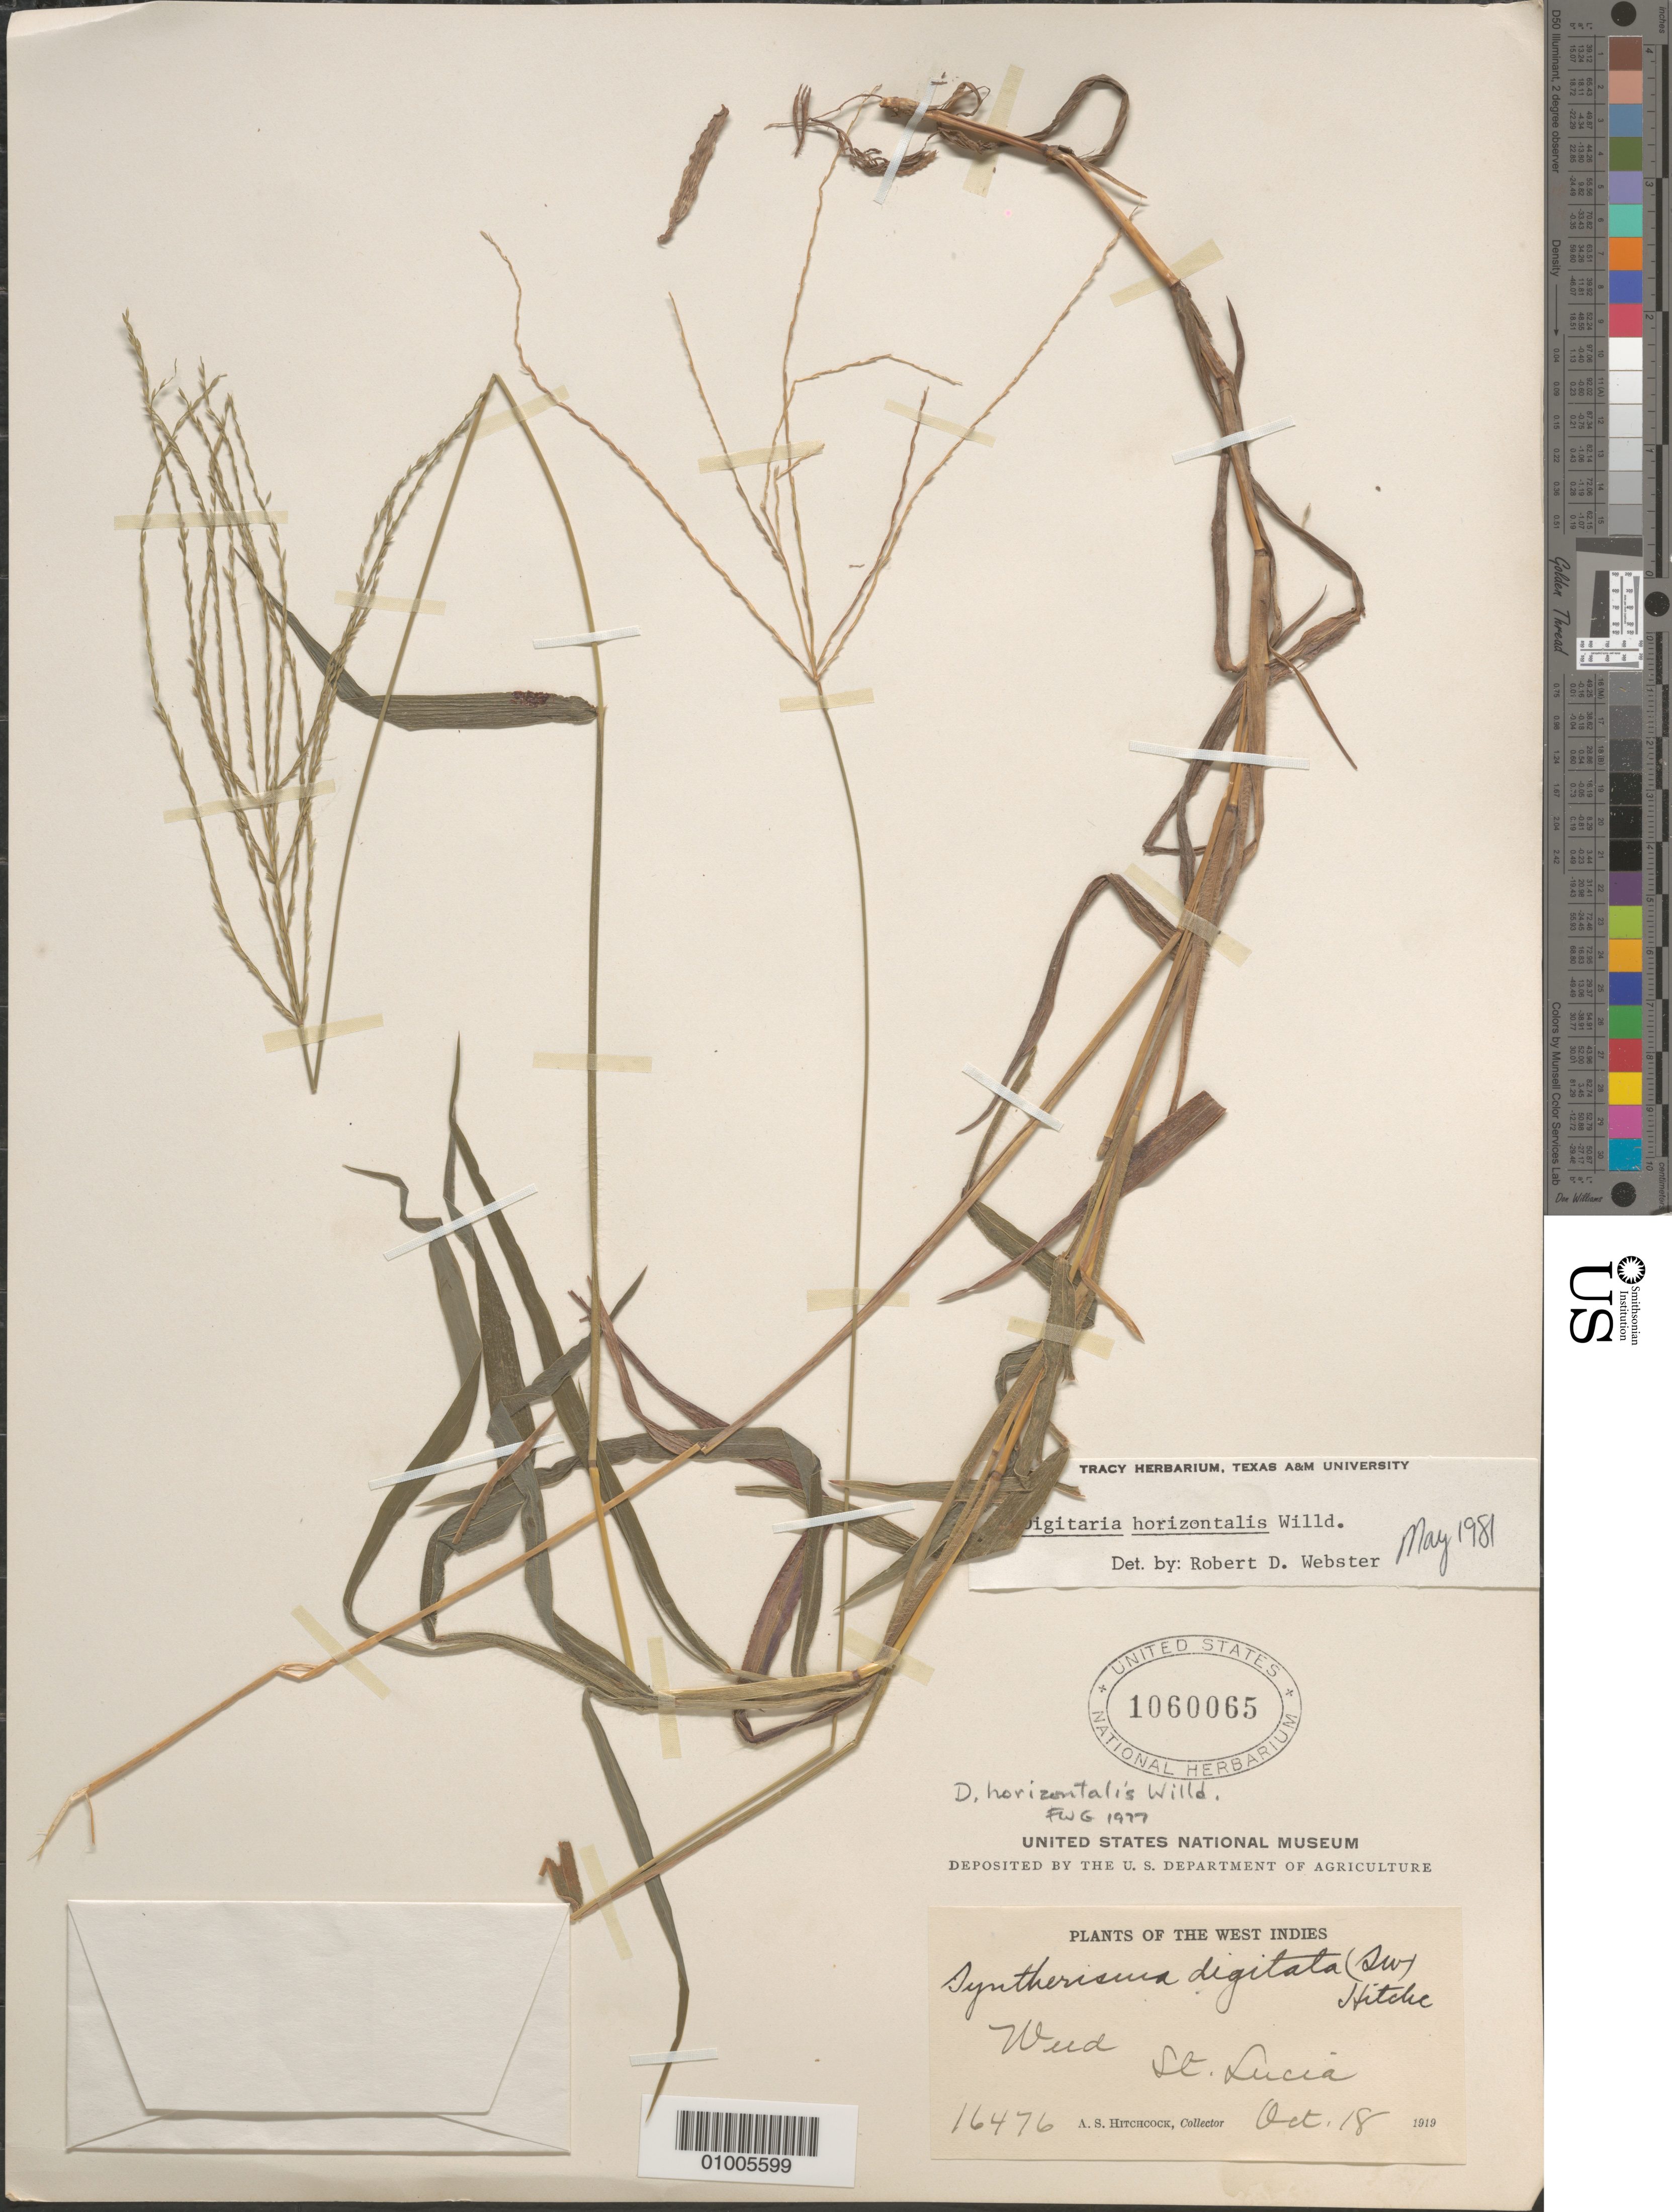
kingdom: Plantae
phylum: Tracheophyta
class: Liliopsida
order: Poales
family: Poaceae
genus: Digitaria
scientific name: Digitaria horizontalis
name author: Willd.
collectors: A. S. Hitchcock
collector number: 16476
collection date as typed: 18 Oct 1919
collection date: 1919-10-18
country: St. Lucia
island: St. Lucia I.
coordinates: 0 N, 0 E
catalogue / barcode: US 1070065